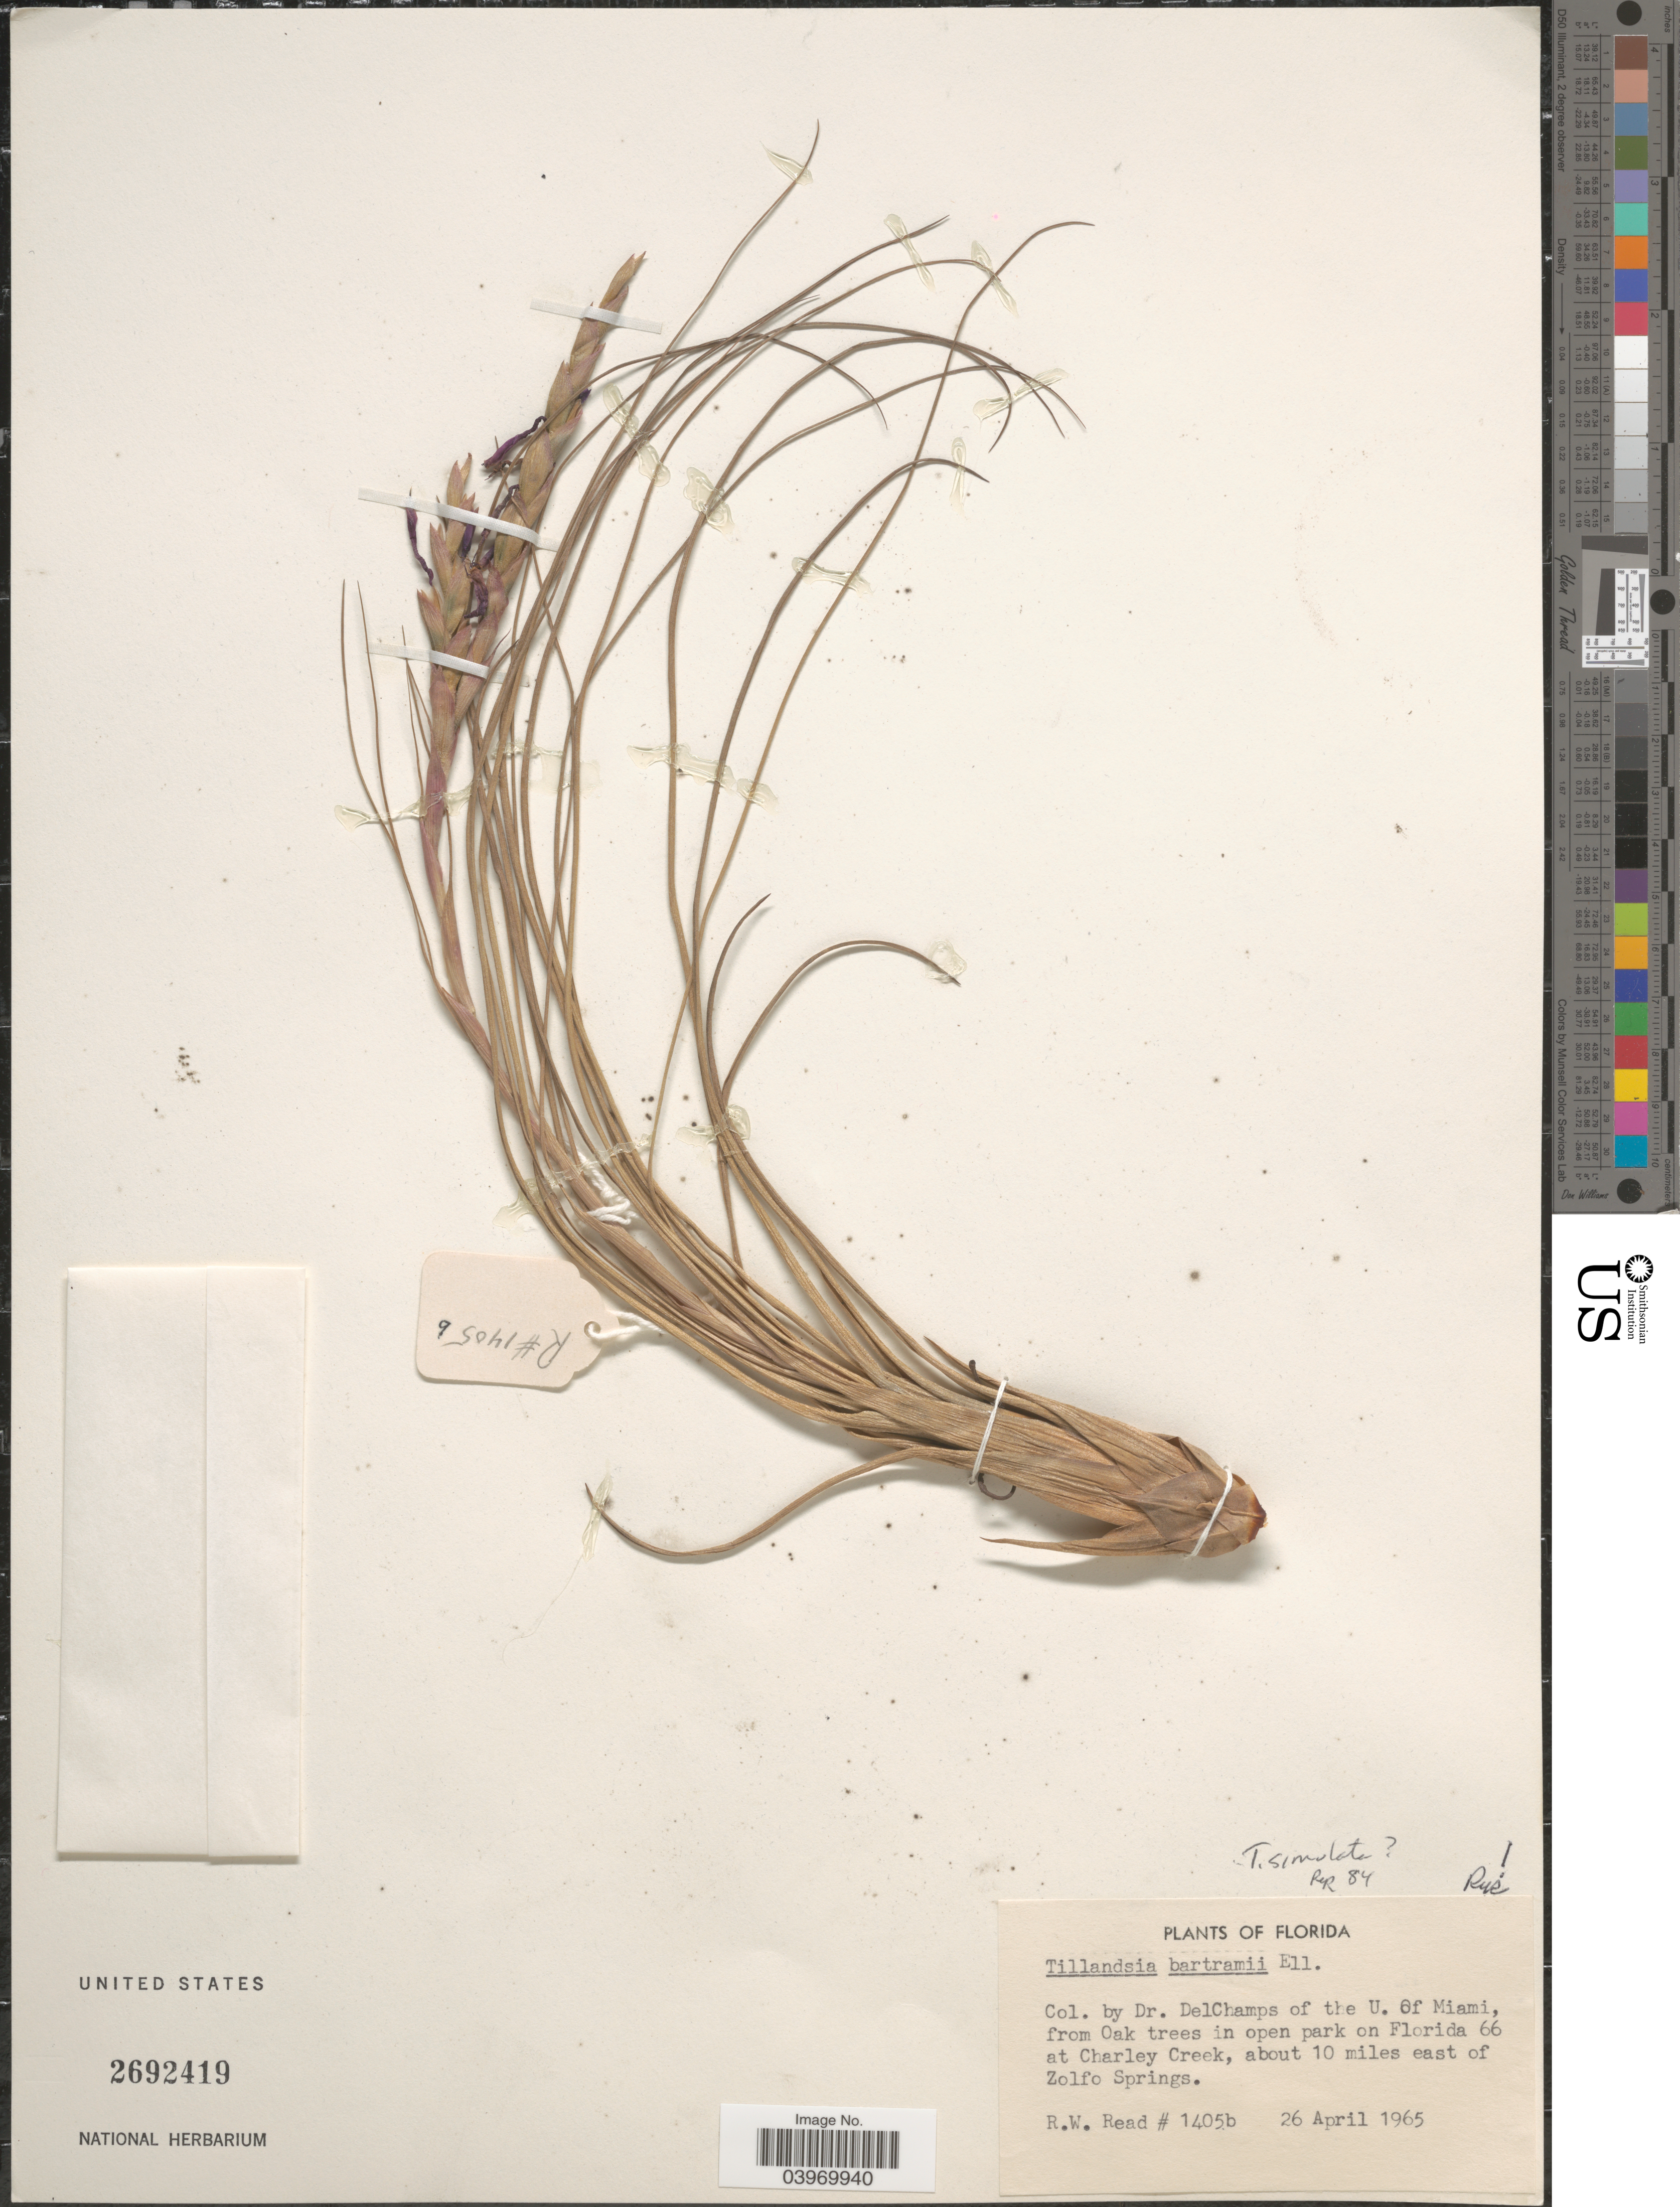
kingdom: Plantae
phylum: Tracheophyta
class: Liliopsida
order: Poales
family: Bromeliaceae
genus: Tillandsia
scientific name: Tillandsia simulata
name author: Small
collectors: R. W. Read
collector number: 1405b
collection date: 1965-04-26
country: United States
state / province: Florida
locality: In open park on Florida 66 at Charley Creek, about 10 miles east of Zolfo Springs.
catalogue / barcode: US 2692419